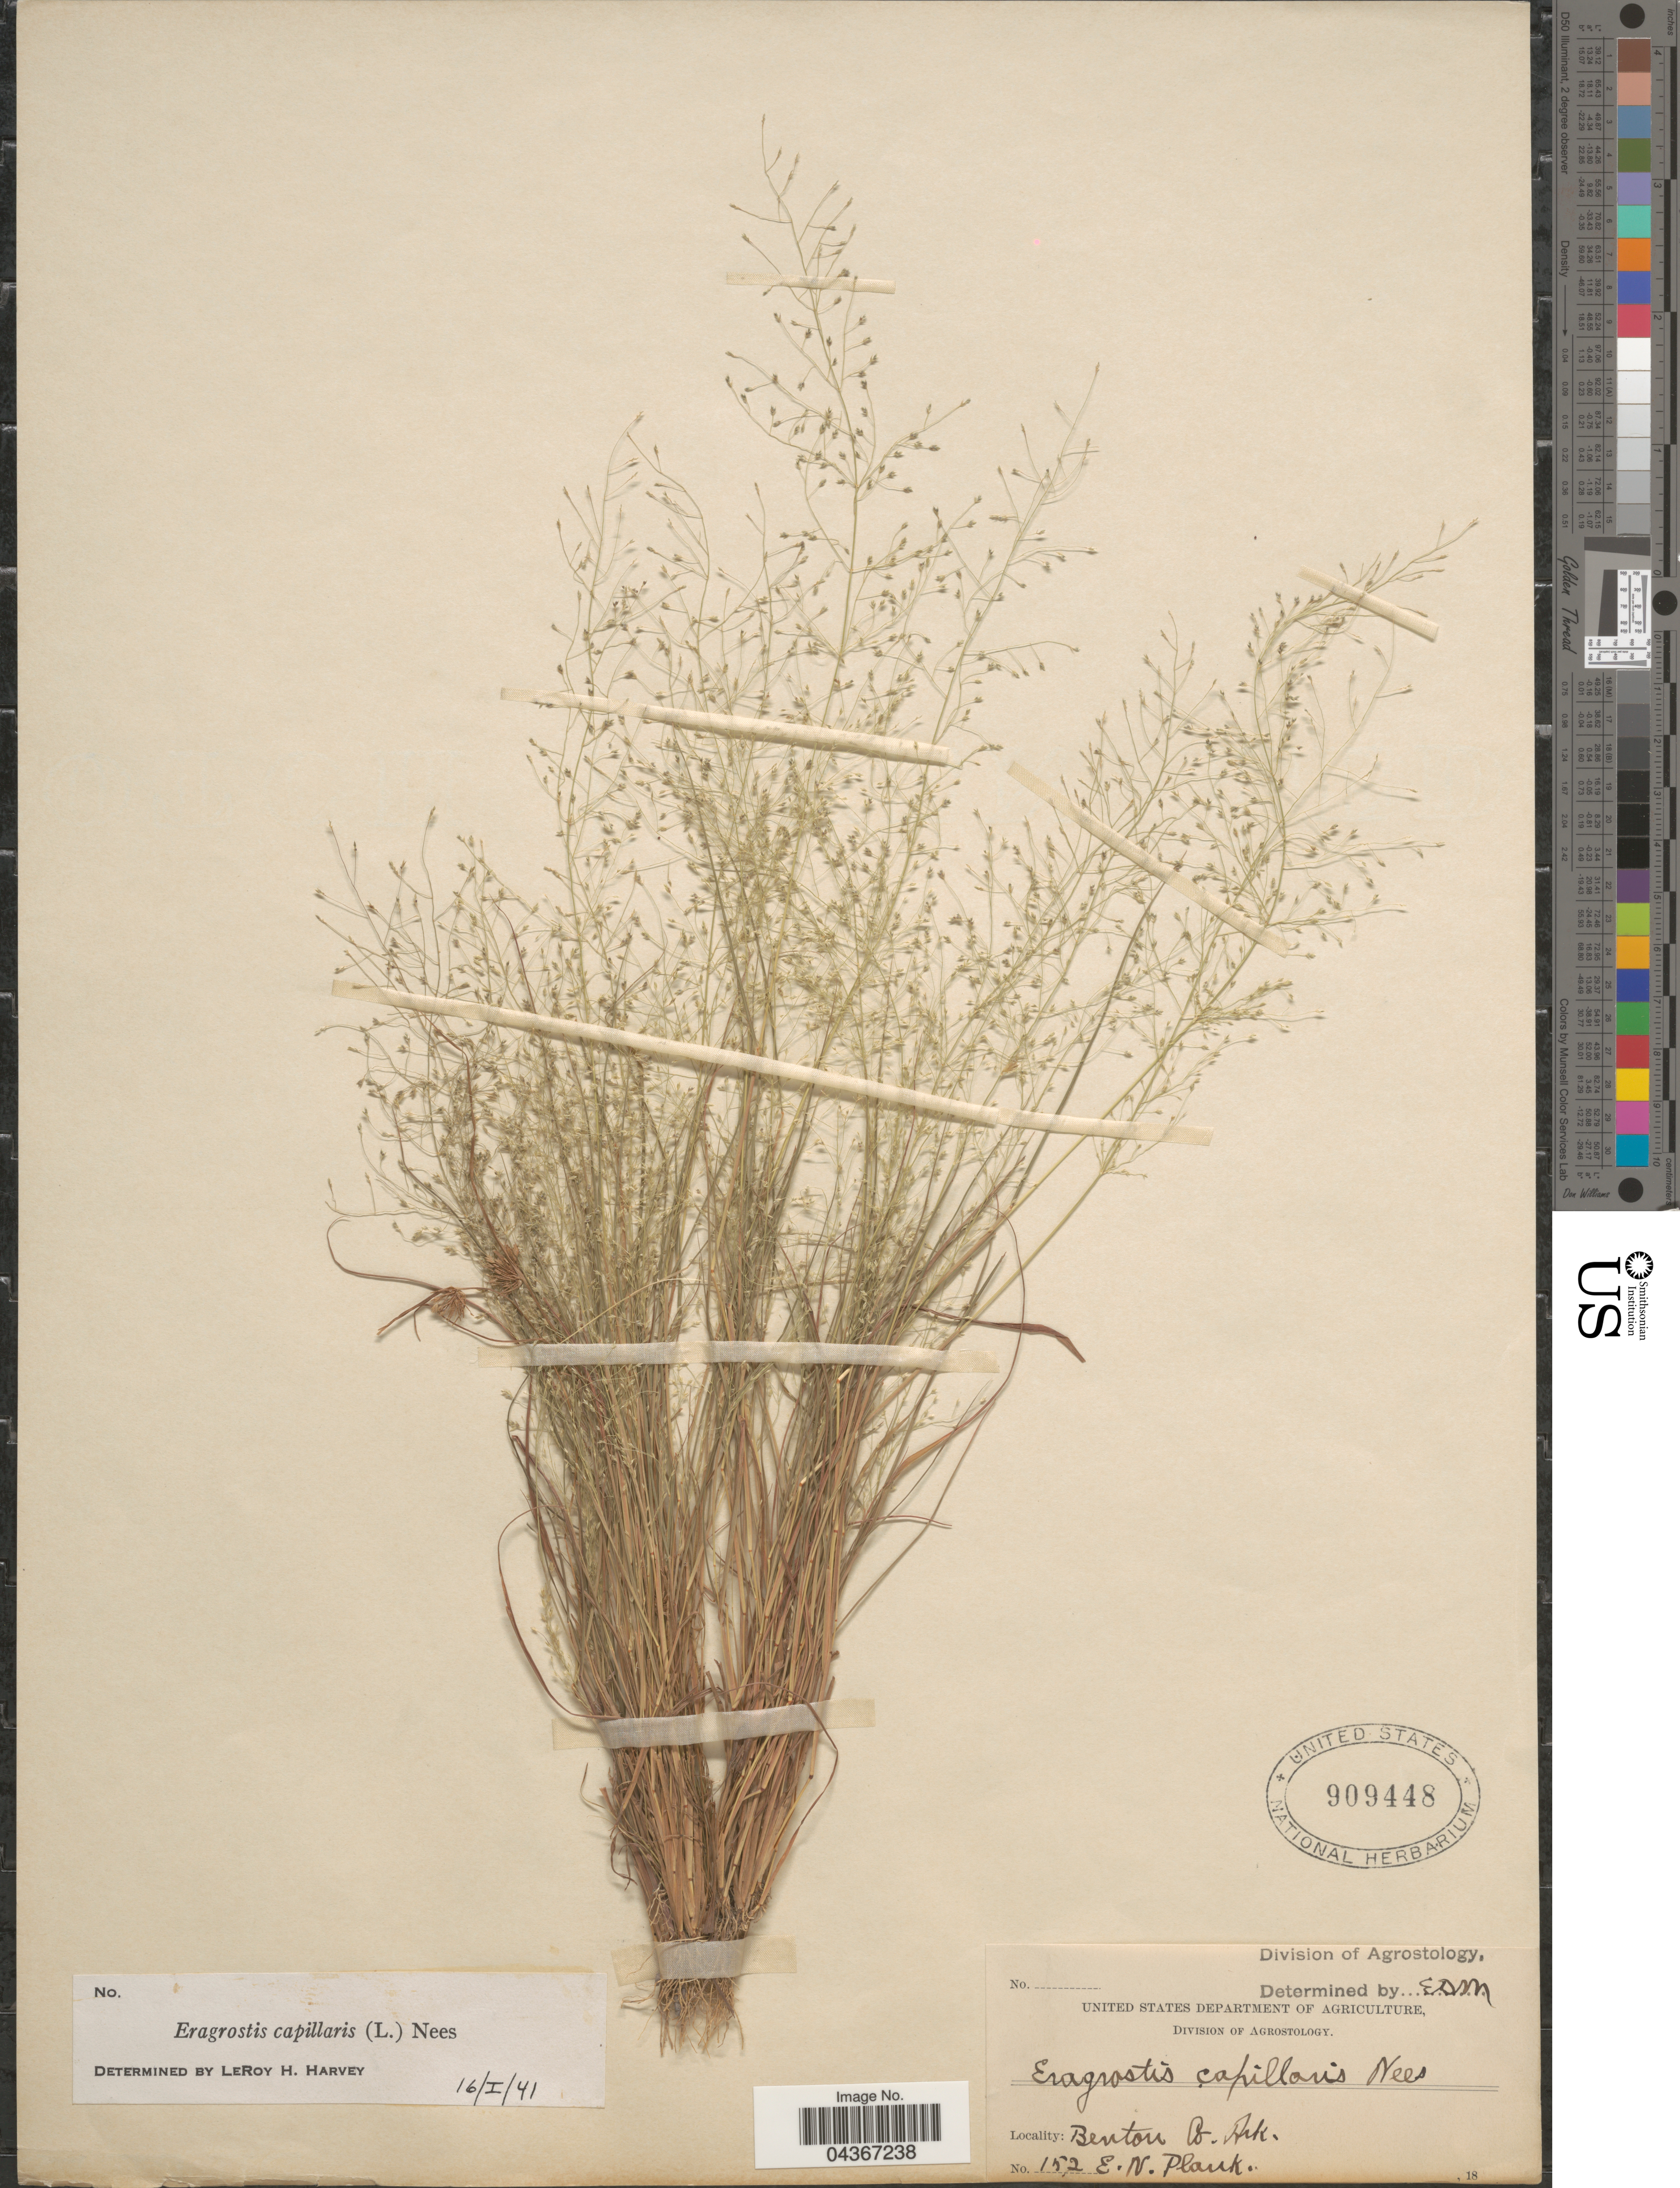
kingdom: Plantae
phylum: Tracheophyta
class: Liliopsida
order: Poales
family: Poaceae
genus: Eragrostis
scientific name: Eragrostis capillaris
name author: (L.) Nees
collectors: E. Plank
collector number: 152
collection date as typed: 18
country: United States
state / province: Arkansas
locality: Benton Co.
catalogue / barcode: US 909448